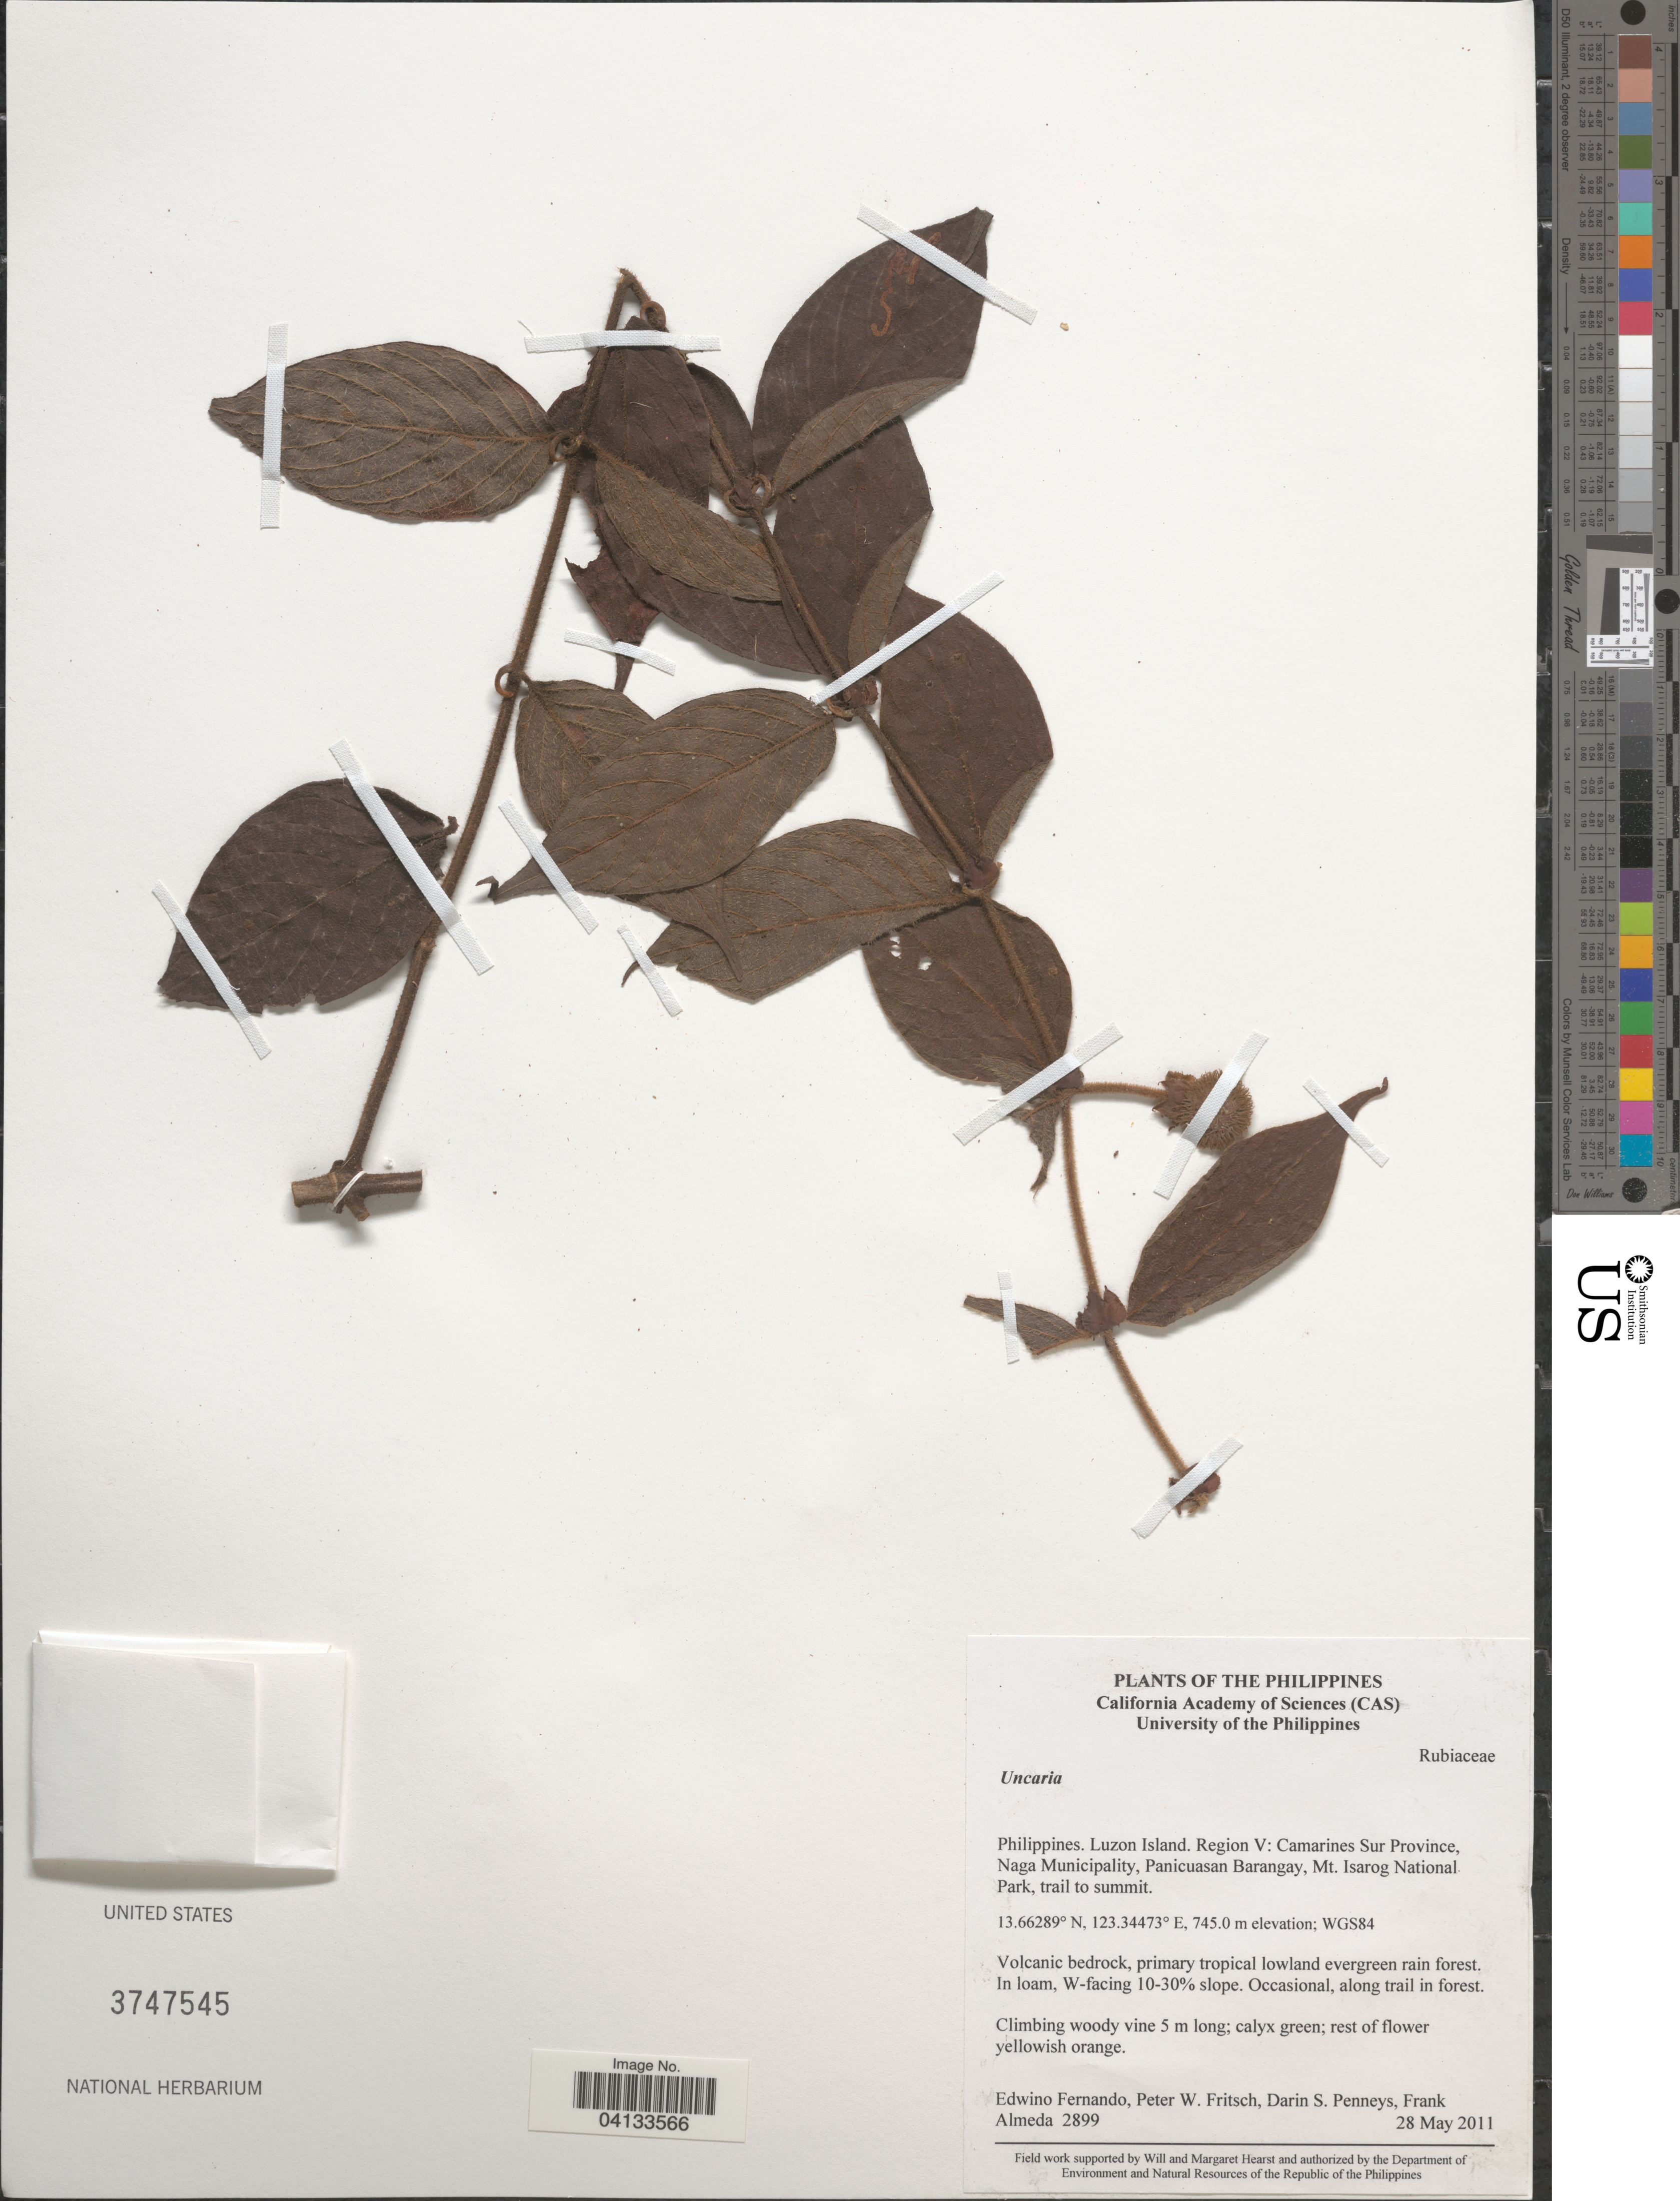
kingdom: Plantae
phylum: Tracheophyta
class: Magnoliopsida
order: Gentianales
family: Rubiaceae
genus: Uncaria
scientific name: Uncaria sp.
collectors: E. S. Fernando, P. W. Fritsch, D. S. Penneys & F. Almeda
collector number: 2899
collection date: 2011-05-28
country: Philippines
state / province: Bicol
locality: Luzon Island. Region IV: Camarines Sur Province, Naga Municipality, Panicuasan Barangay, Mt. Isarog National Park, trail to summit. WGS84.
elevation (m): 745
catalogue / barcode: US 3747545